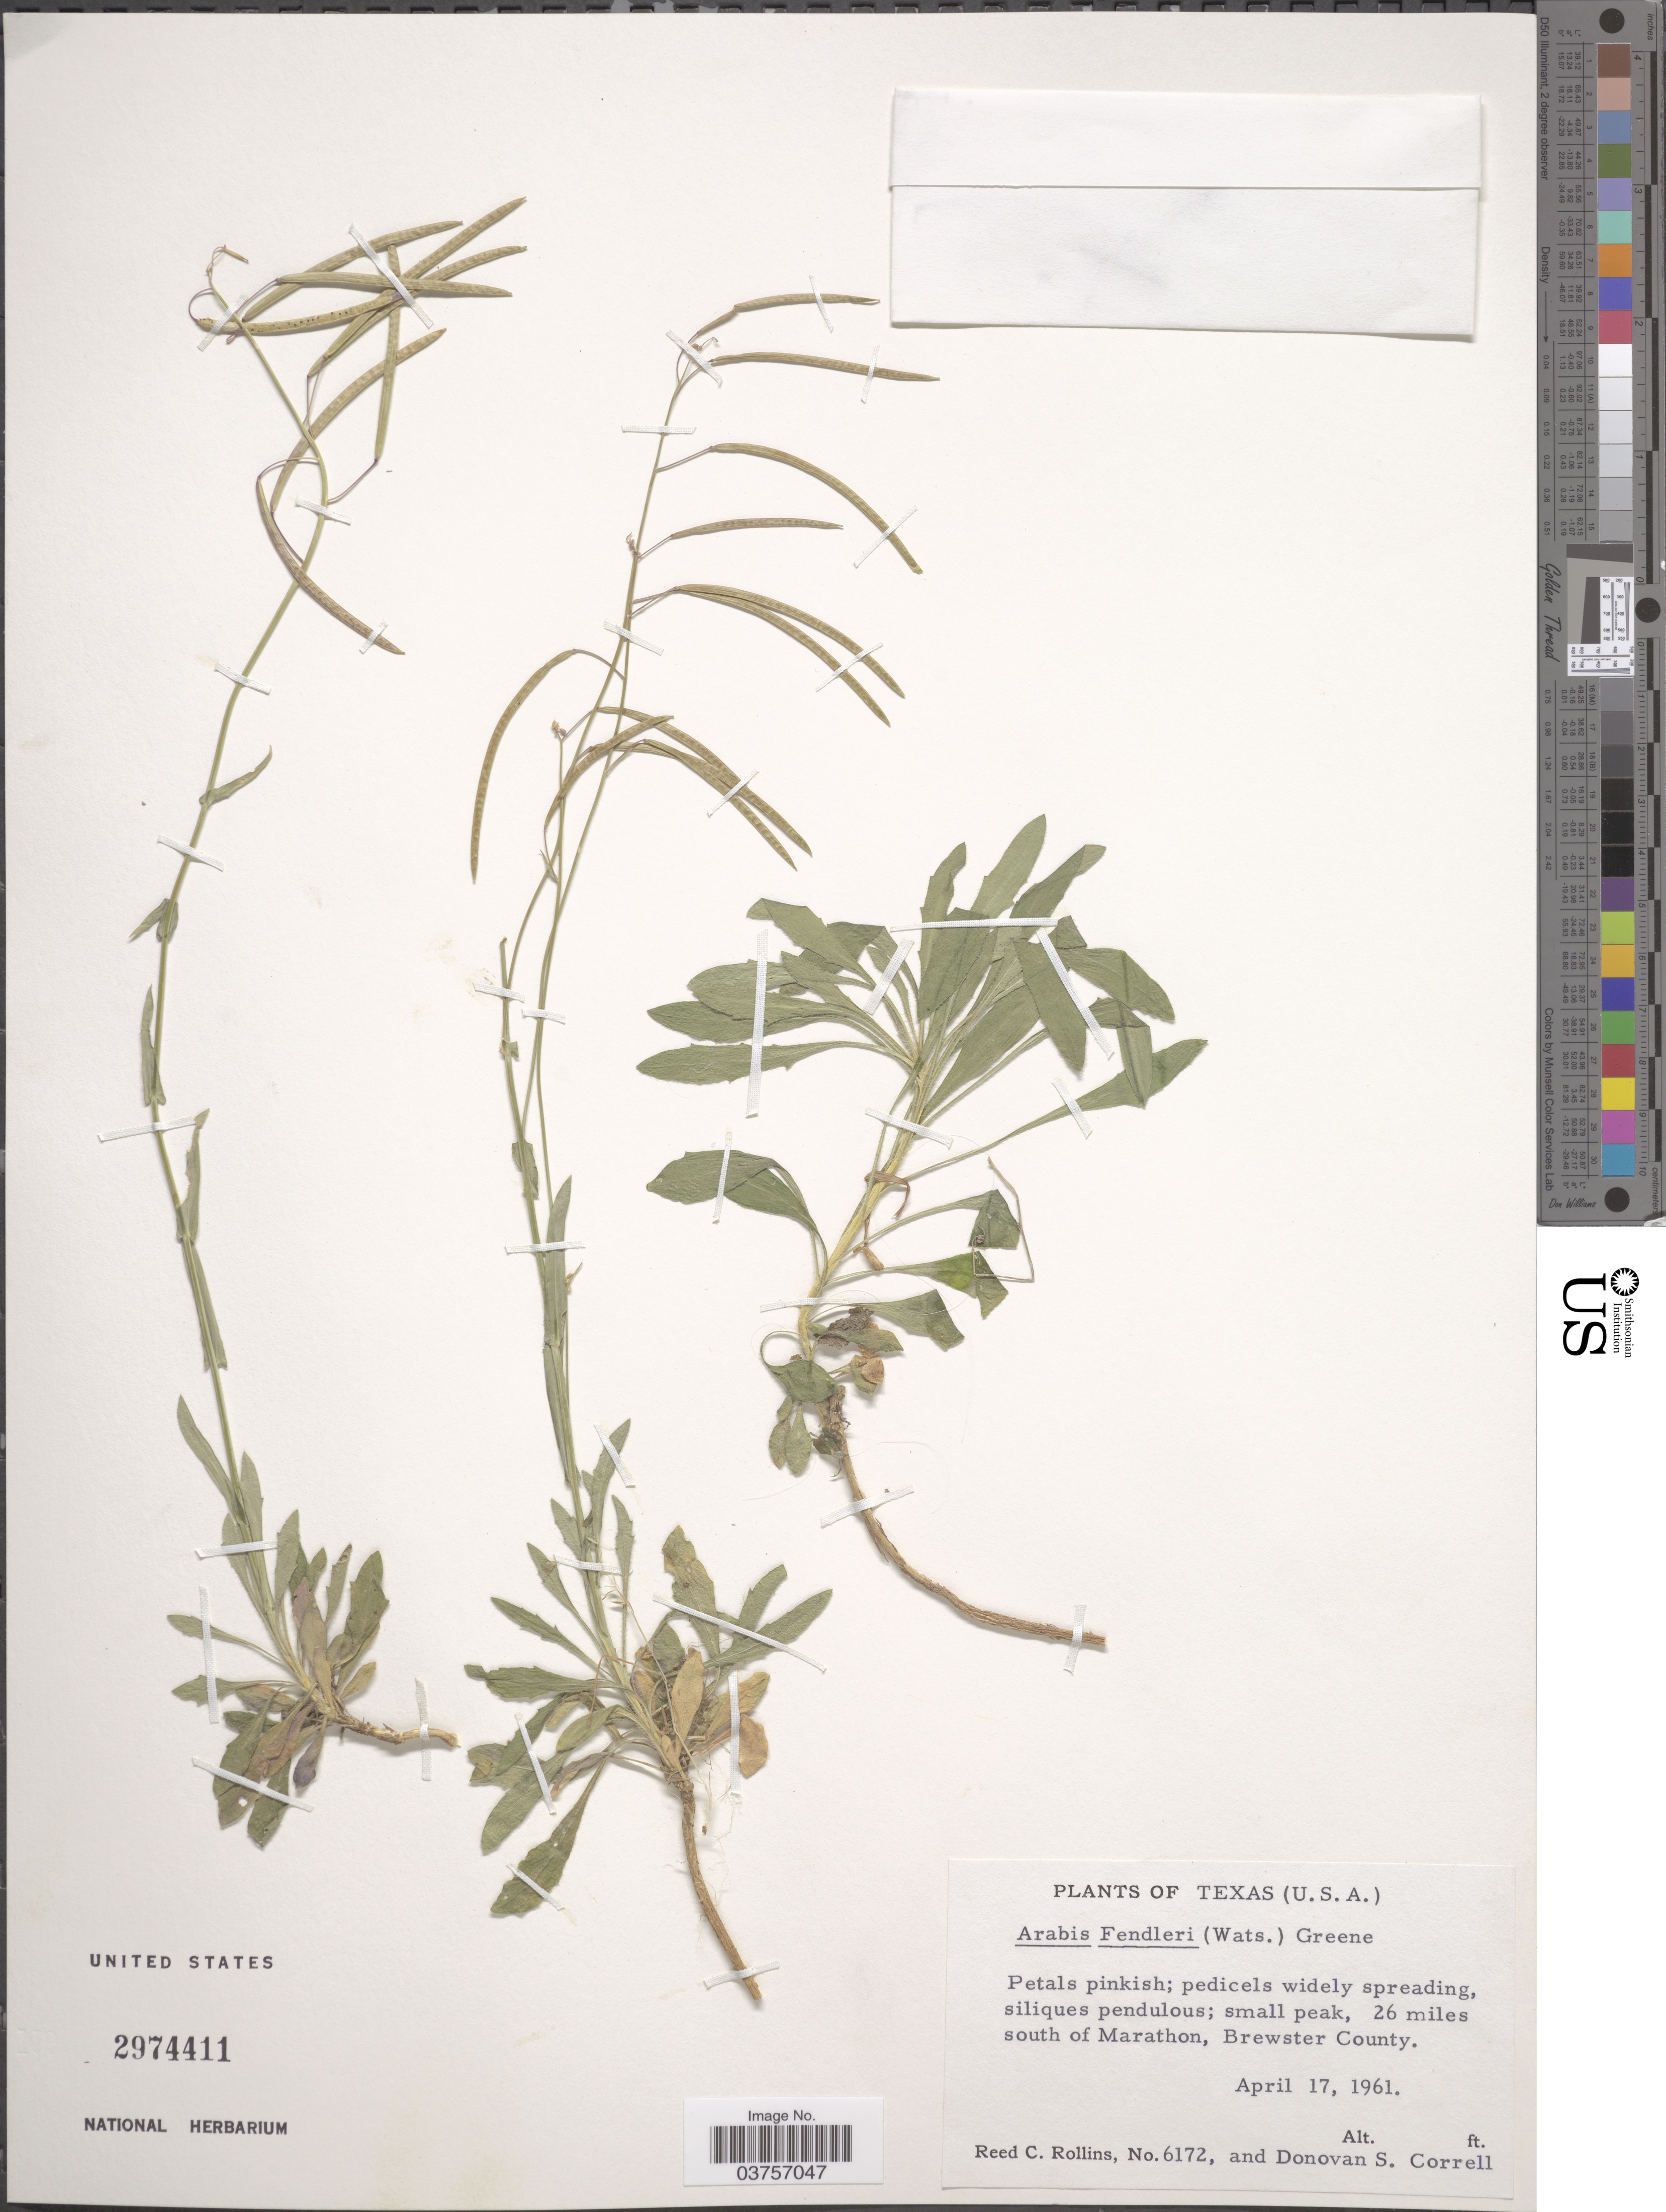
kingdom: Plantae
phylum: Tracheophyta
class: Magnoliopsida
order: Brassicales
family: Brassicaceae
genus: Arabis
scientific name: Arabis fendleri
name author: (S. Watson) Greene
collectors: R. C. Rollins & D. S. Correll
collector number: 6172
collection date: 1961-04-17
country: United States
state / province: Texas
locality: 26 miles south of Marathon, Brewster County.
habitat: small peak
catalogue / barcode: US 2974411